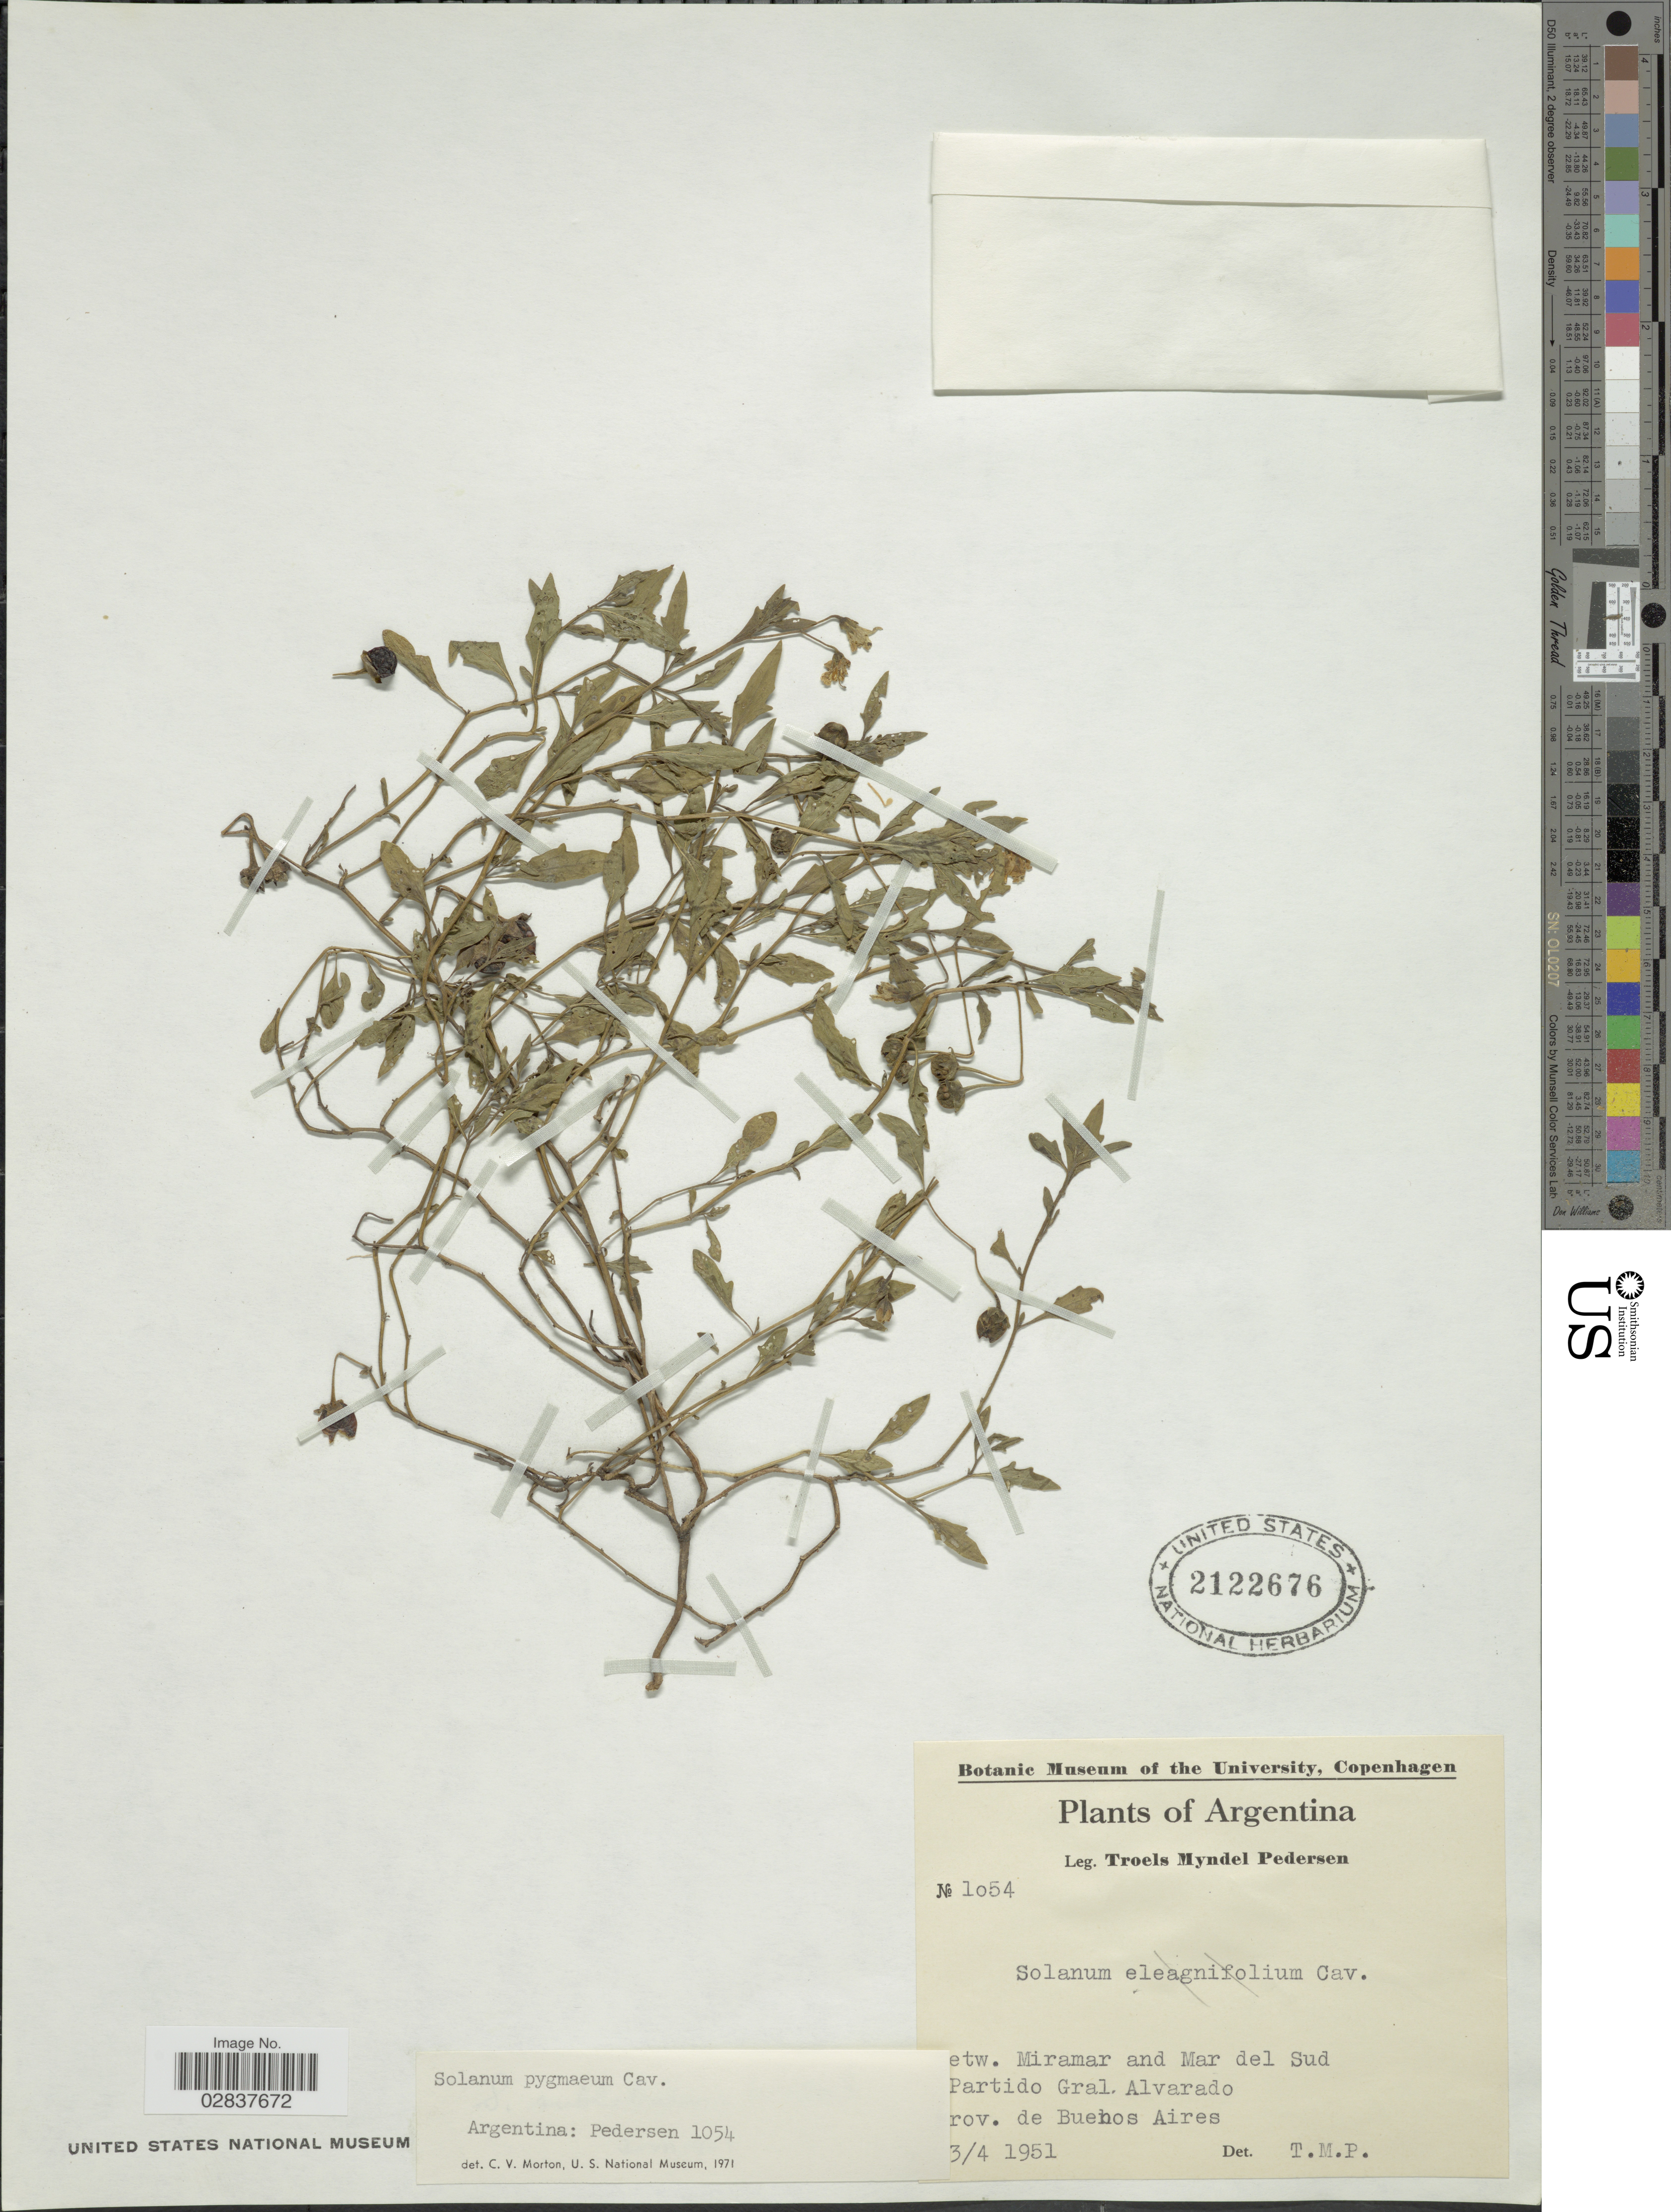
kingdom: Plantae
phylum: Tracheophyta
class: Magnoliopsida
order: Solanales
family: Solanaceae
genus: Solanum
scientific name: Solanum molestum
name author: Brandegee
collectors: T. Pederson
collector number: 1054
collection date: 1951-04-03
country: Argentina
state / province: Buenos Aires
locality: Betw. Miramar and Mar del Sud, Partido Gral. Alvarado.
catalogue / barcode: US 2122676